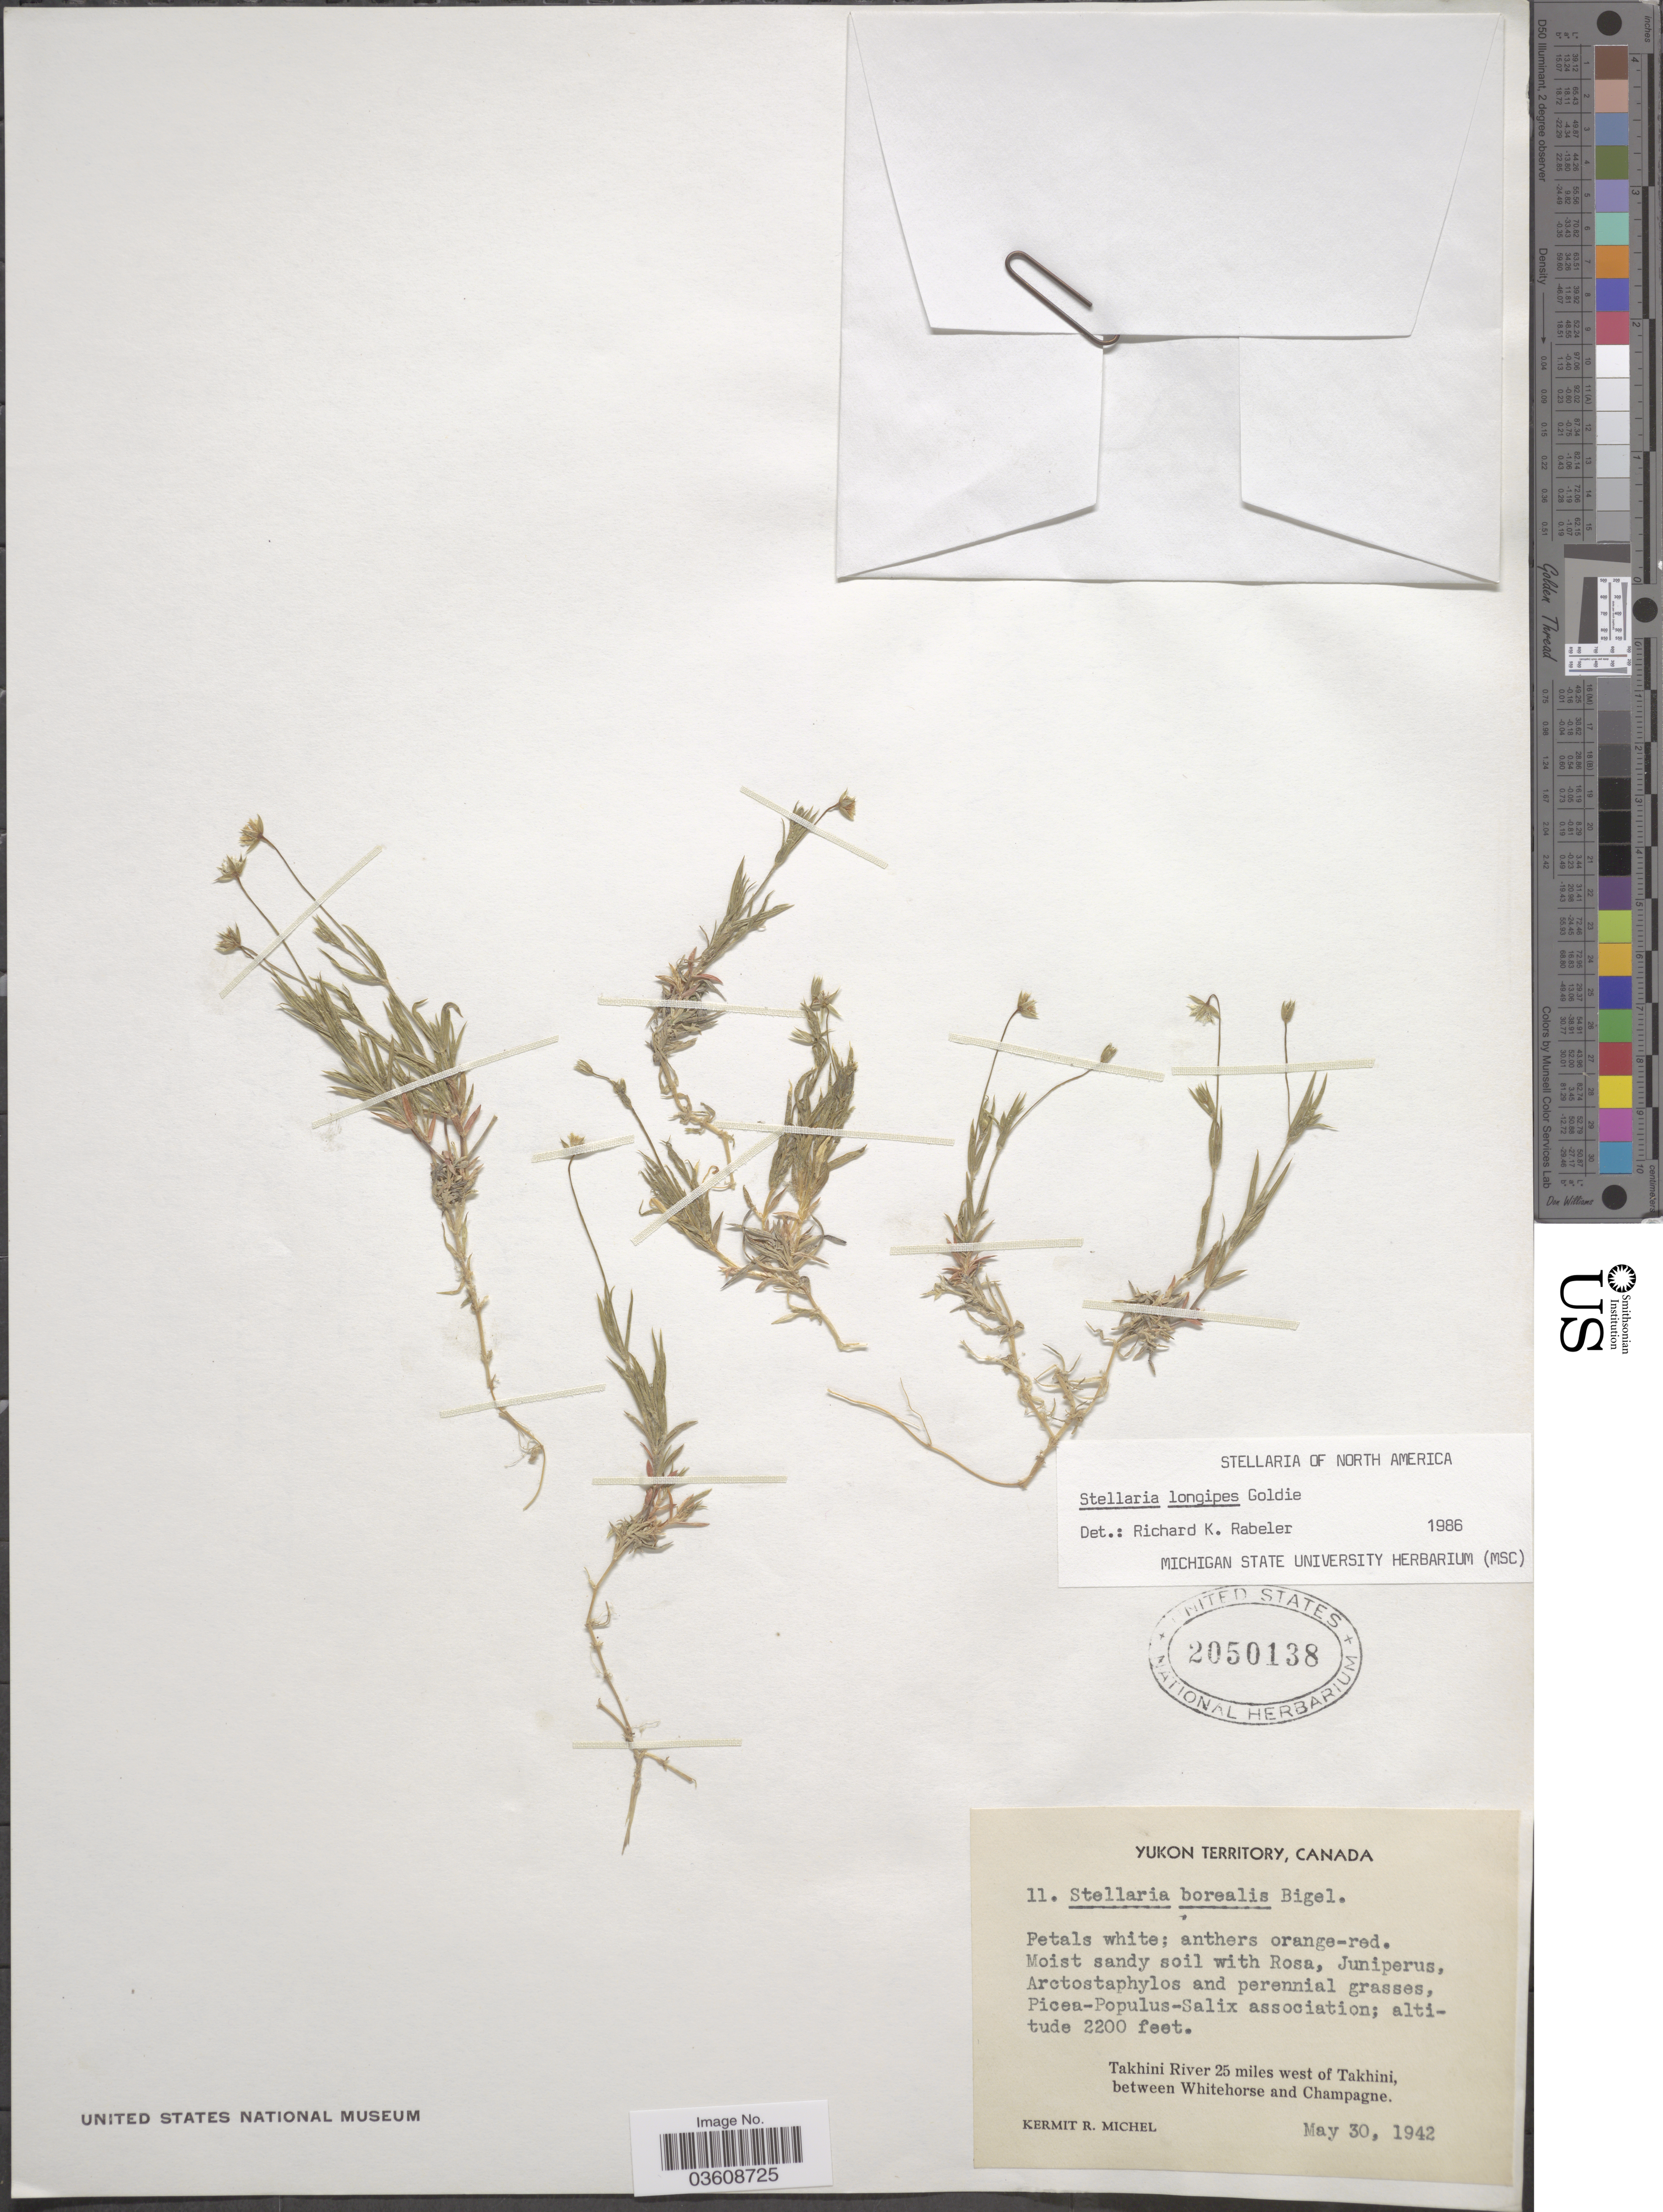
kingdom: Plantae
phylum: Tracheophyta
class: Magnoliopsida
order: Caryophyllales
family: Caryophyllaceae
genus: Stellaria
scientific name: Stellaria longipes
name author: Goldie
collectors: K. Michel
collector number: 11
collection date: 1942-05-30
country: Canada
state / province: Yukon Territory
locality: Takhini River 25 miles west of Takhini, between Whitehorse and Champagne.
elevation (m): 671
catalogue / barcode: US 2050138